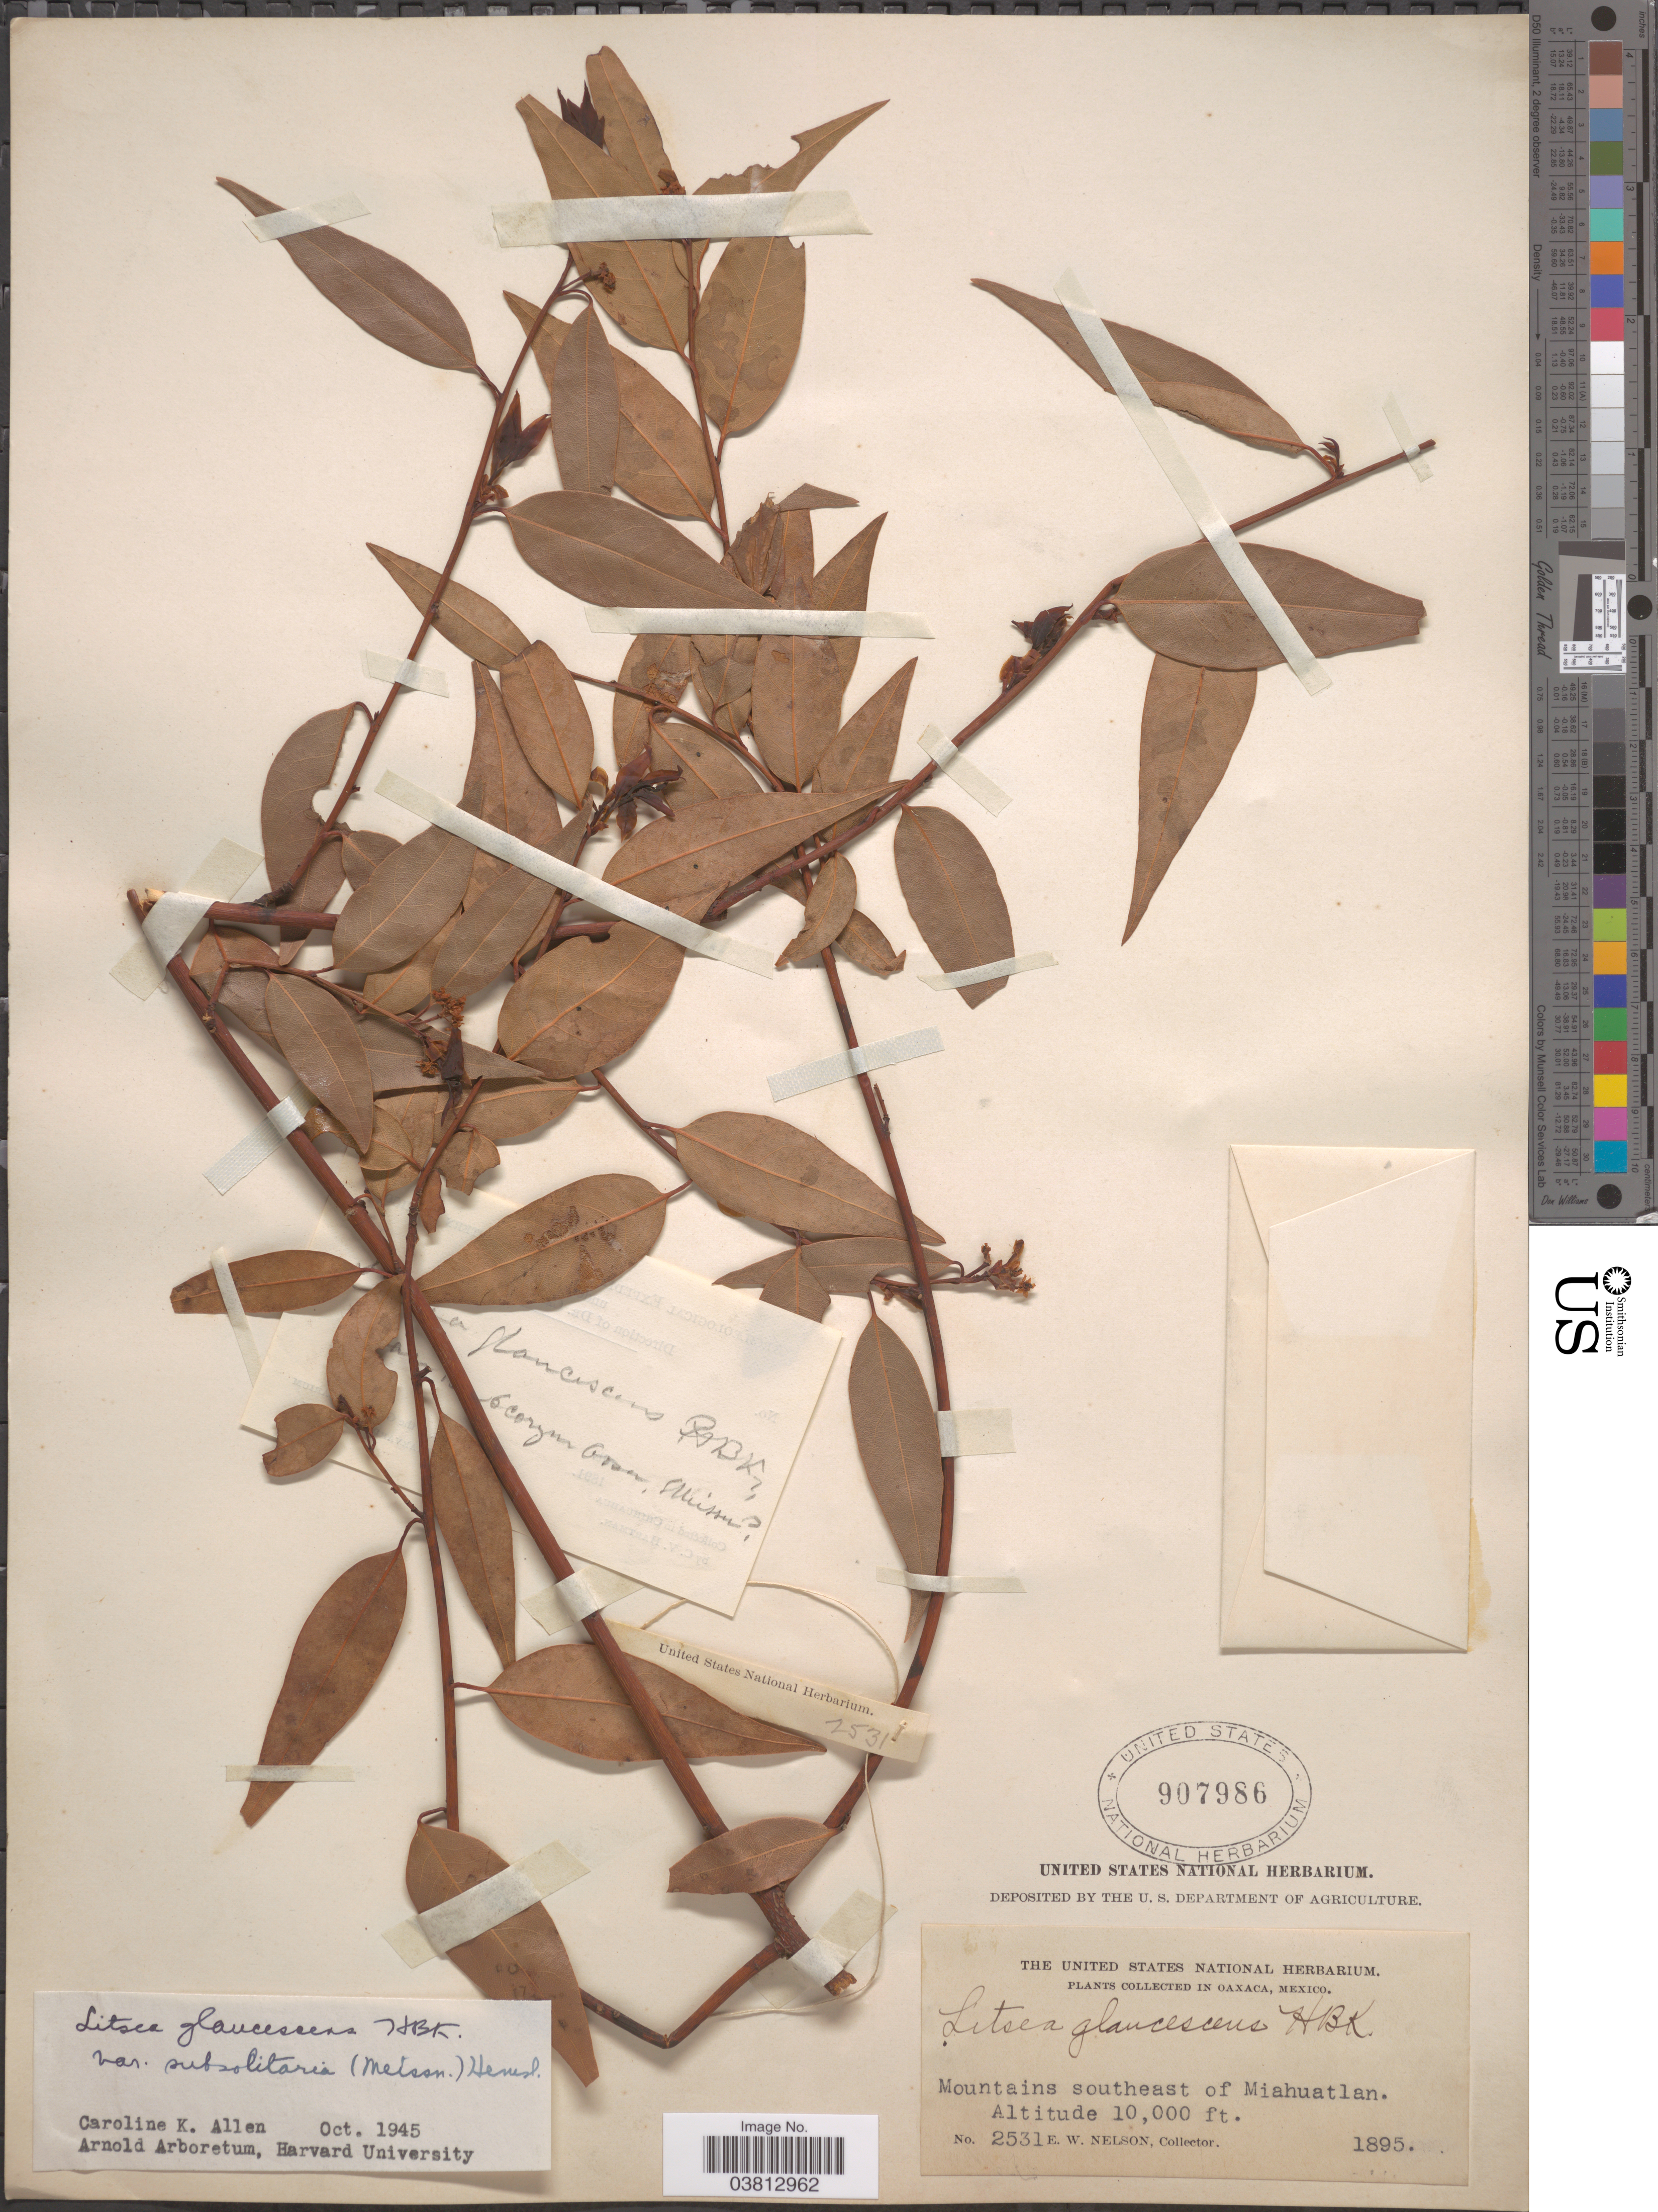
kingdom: Plantae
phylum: Tracheophyta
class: Magnoliopsida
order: Laurales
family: Lauraceae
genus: Litsea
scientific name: Litsea glaucescens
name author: Kunth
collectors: E. W. Nelson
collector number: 2531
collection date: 1895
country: Mexico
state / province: Oaxaca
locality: Mountains southeast of Miahuatlan.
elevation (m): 3048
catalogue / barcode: US 907986